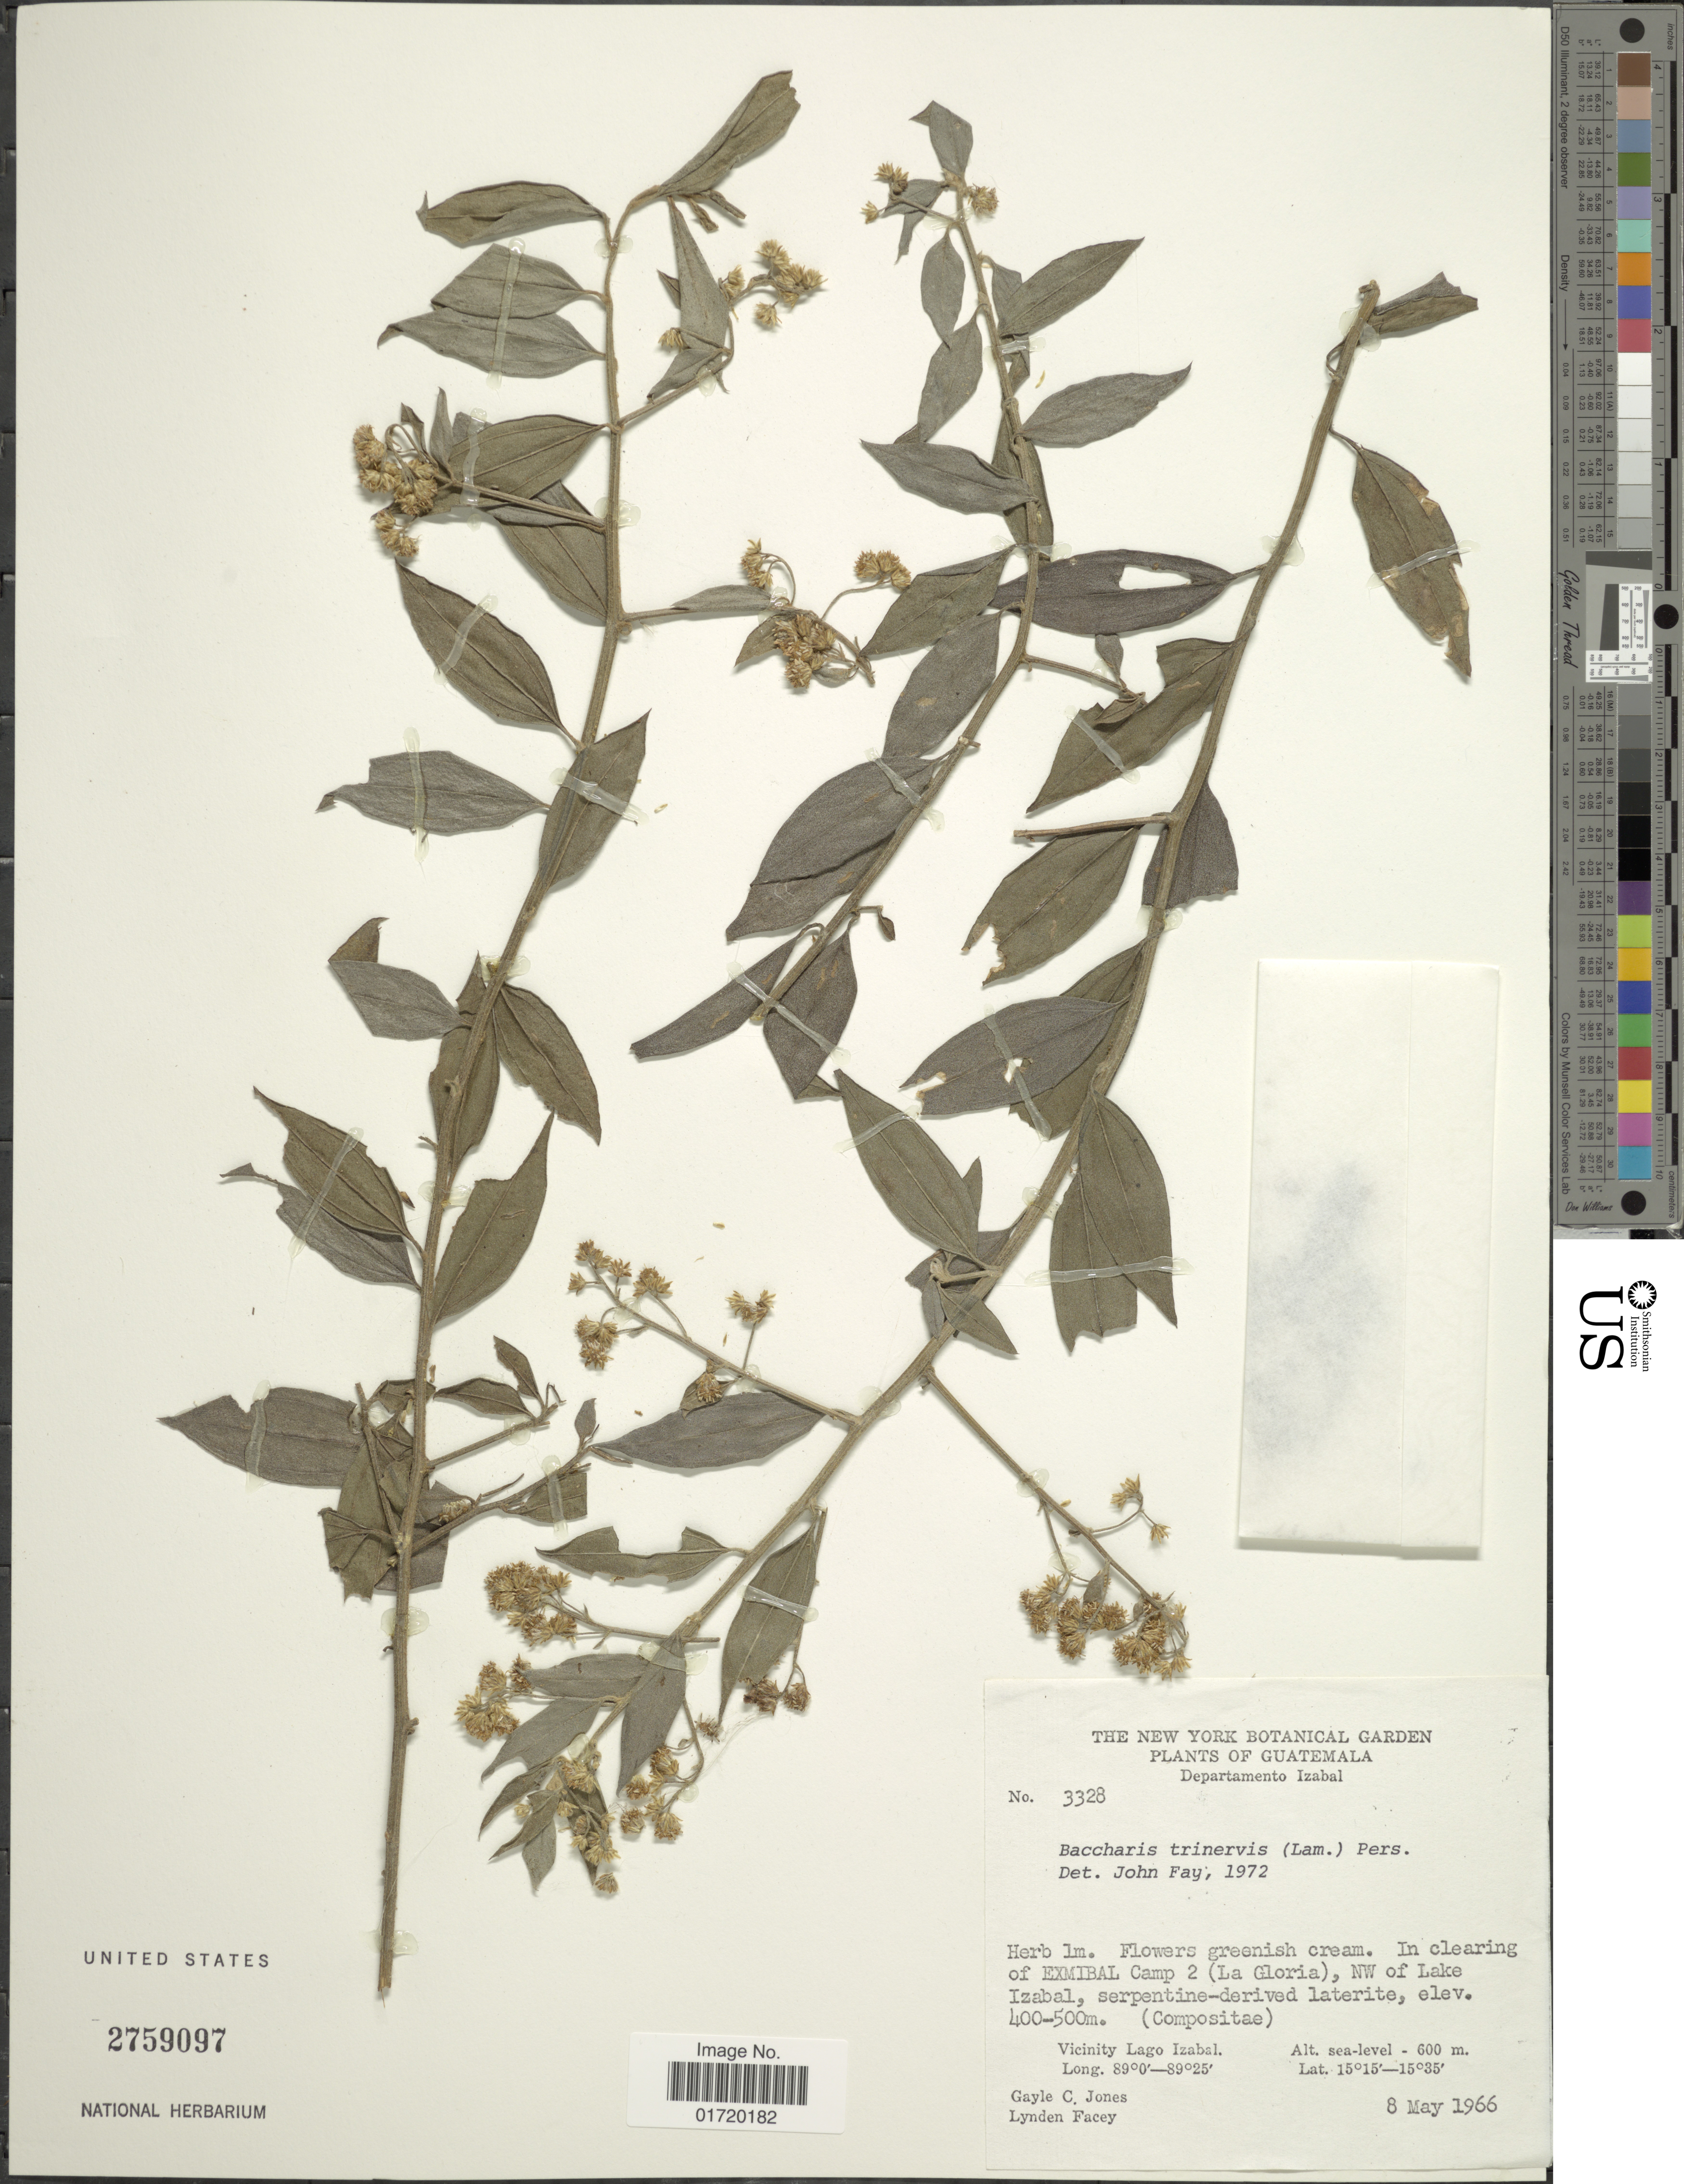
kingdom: Plantae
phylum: Tracheophyta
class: Magnoliopsida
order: Asterales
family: Asteraceae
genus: Baccharis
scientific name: Baccharis trinervis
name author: (Lam.) Pers.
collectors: G. C. Jones & L. Facey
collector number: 3328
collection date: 1966-05-08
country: Guatemala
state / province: Izabal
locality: Exmibal Camp 2 (La Gloria), NW of Lake Izabal, Vicinity of Lago Izabal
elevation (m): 600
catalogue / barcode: US 2759097